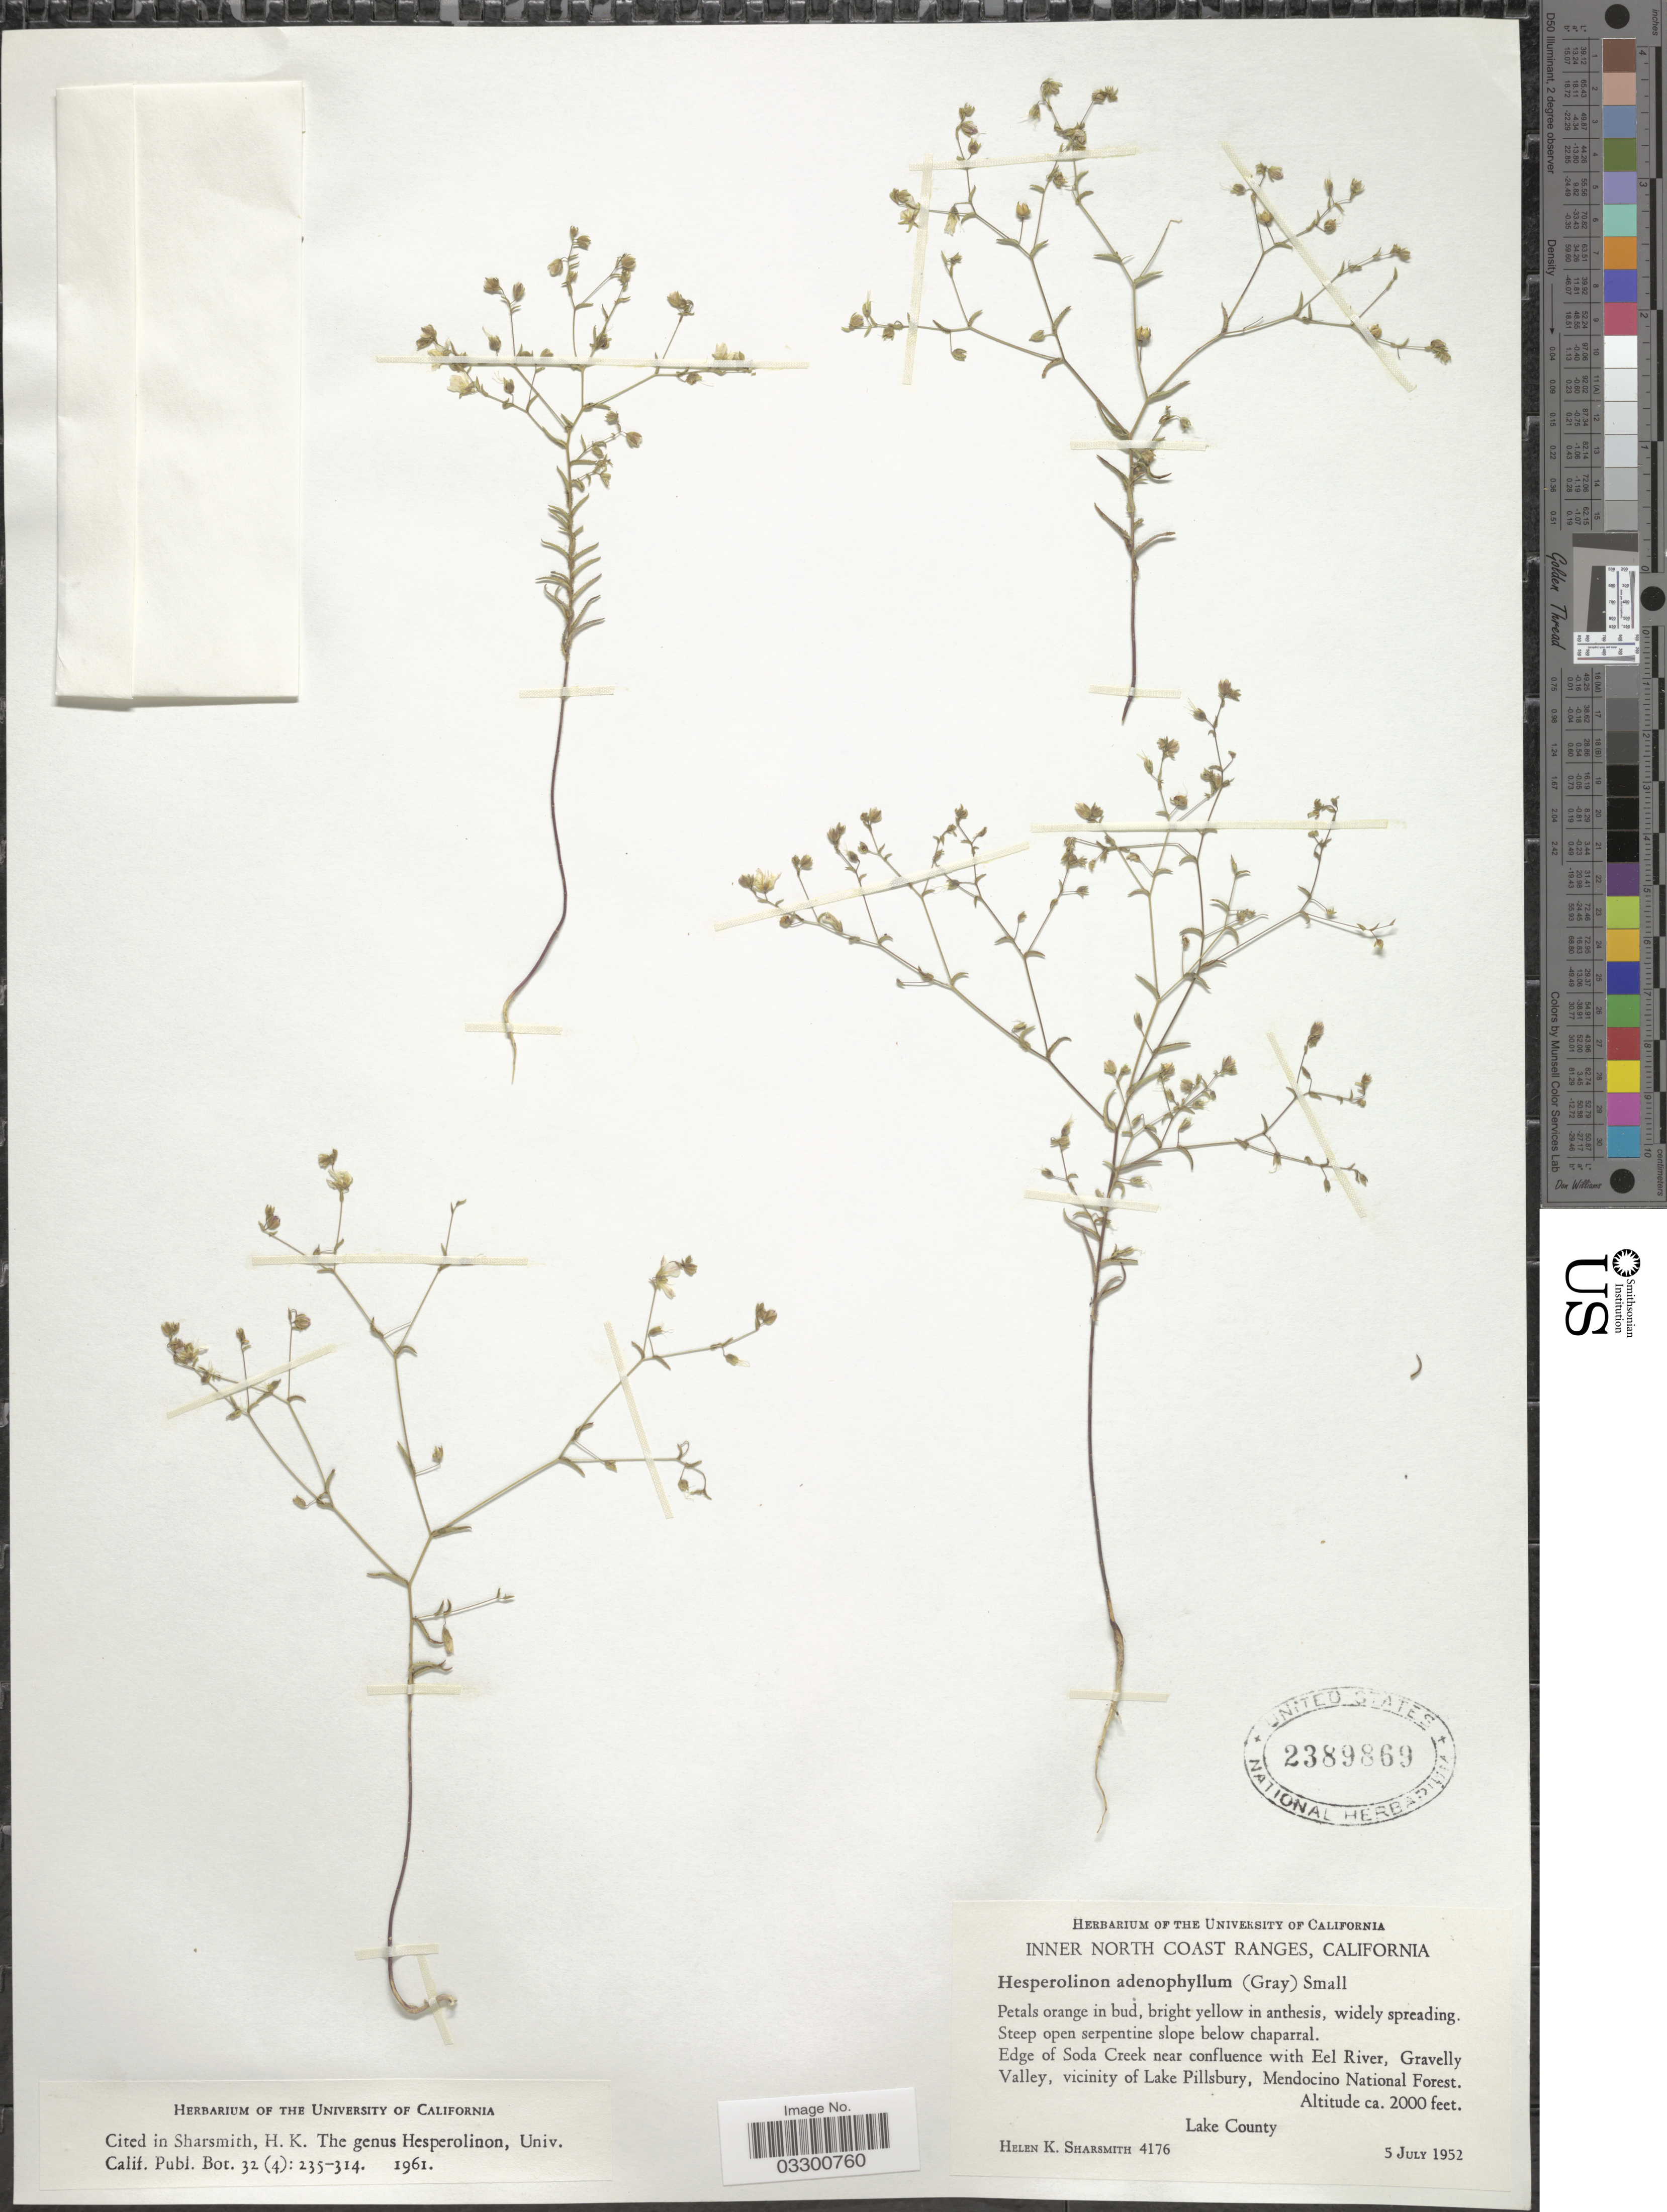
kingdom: Plantae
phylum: Tracheophyta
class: Magnoliopsida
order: Malpighiales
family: Linaceae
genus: Linum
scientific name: Linum adenophyllum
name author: A. Gray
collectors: H. Sharsmith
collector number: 4176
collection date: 1952-07-05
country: United States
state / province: California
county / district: Lake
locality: Inner North Coast Ranges, Edge of Soda Creek near confluence with Eel River, Gravelly Valley, vicinity of Lake Pillsbury, Mendocino National Forest. Lake County.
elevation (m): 610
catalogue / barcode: US 2389869